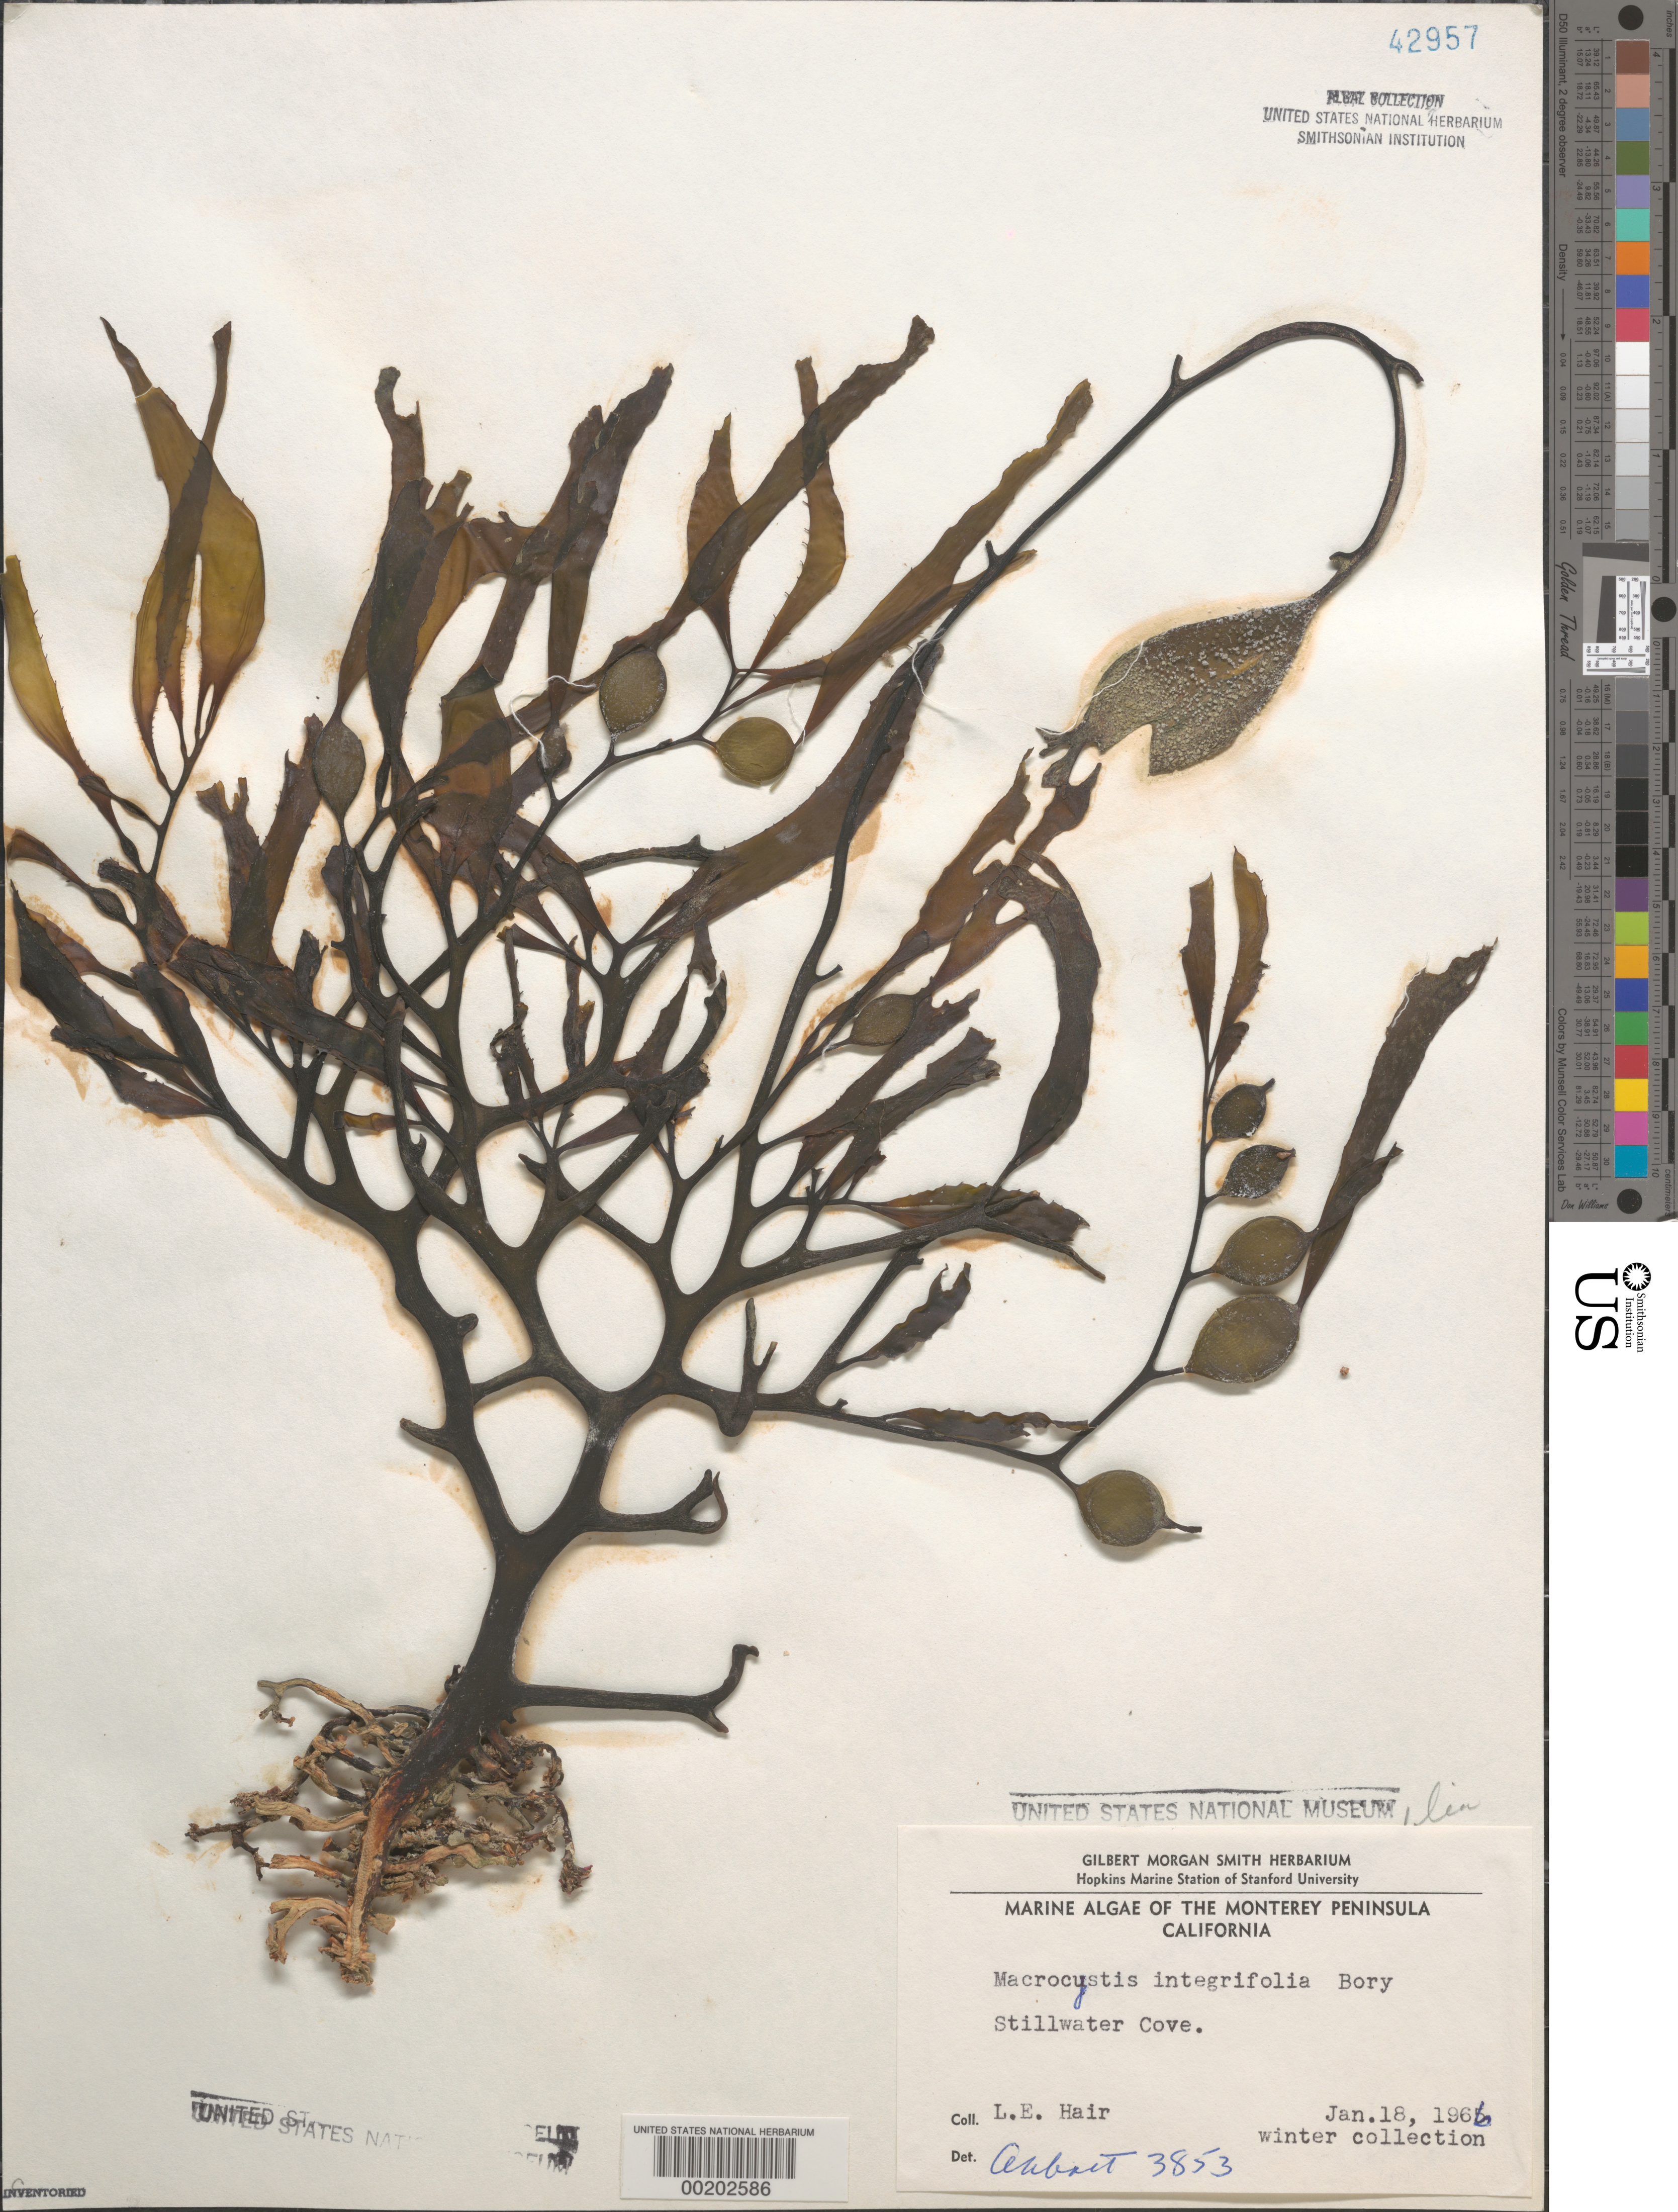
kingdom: Chromista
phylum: Ochrophyta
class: Phaeophyceae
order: Laminariales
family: Laminariaceae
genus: Macrocystis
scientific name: Macrocystis pyrifera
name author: (L.) C. Agardh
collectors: L. Hair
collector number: IAA 3853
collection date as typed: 18 Jan 1966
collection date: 1966-01-18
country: United States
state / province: California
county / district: Monterey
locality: Stillwater Cove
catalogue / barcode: US 42957